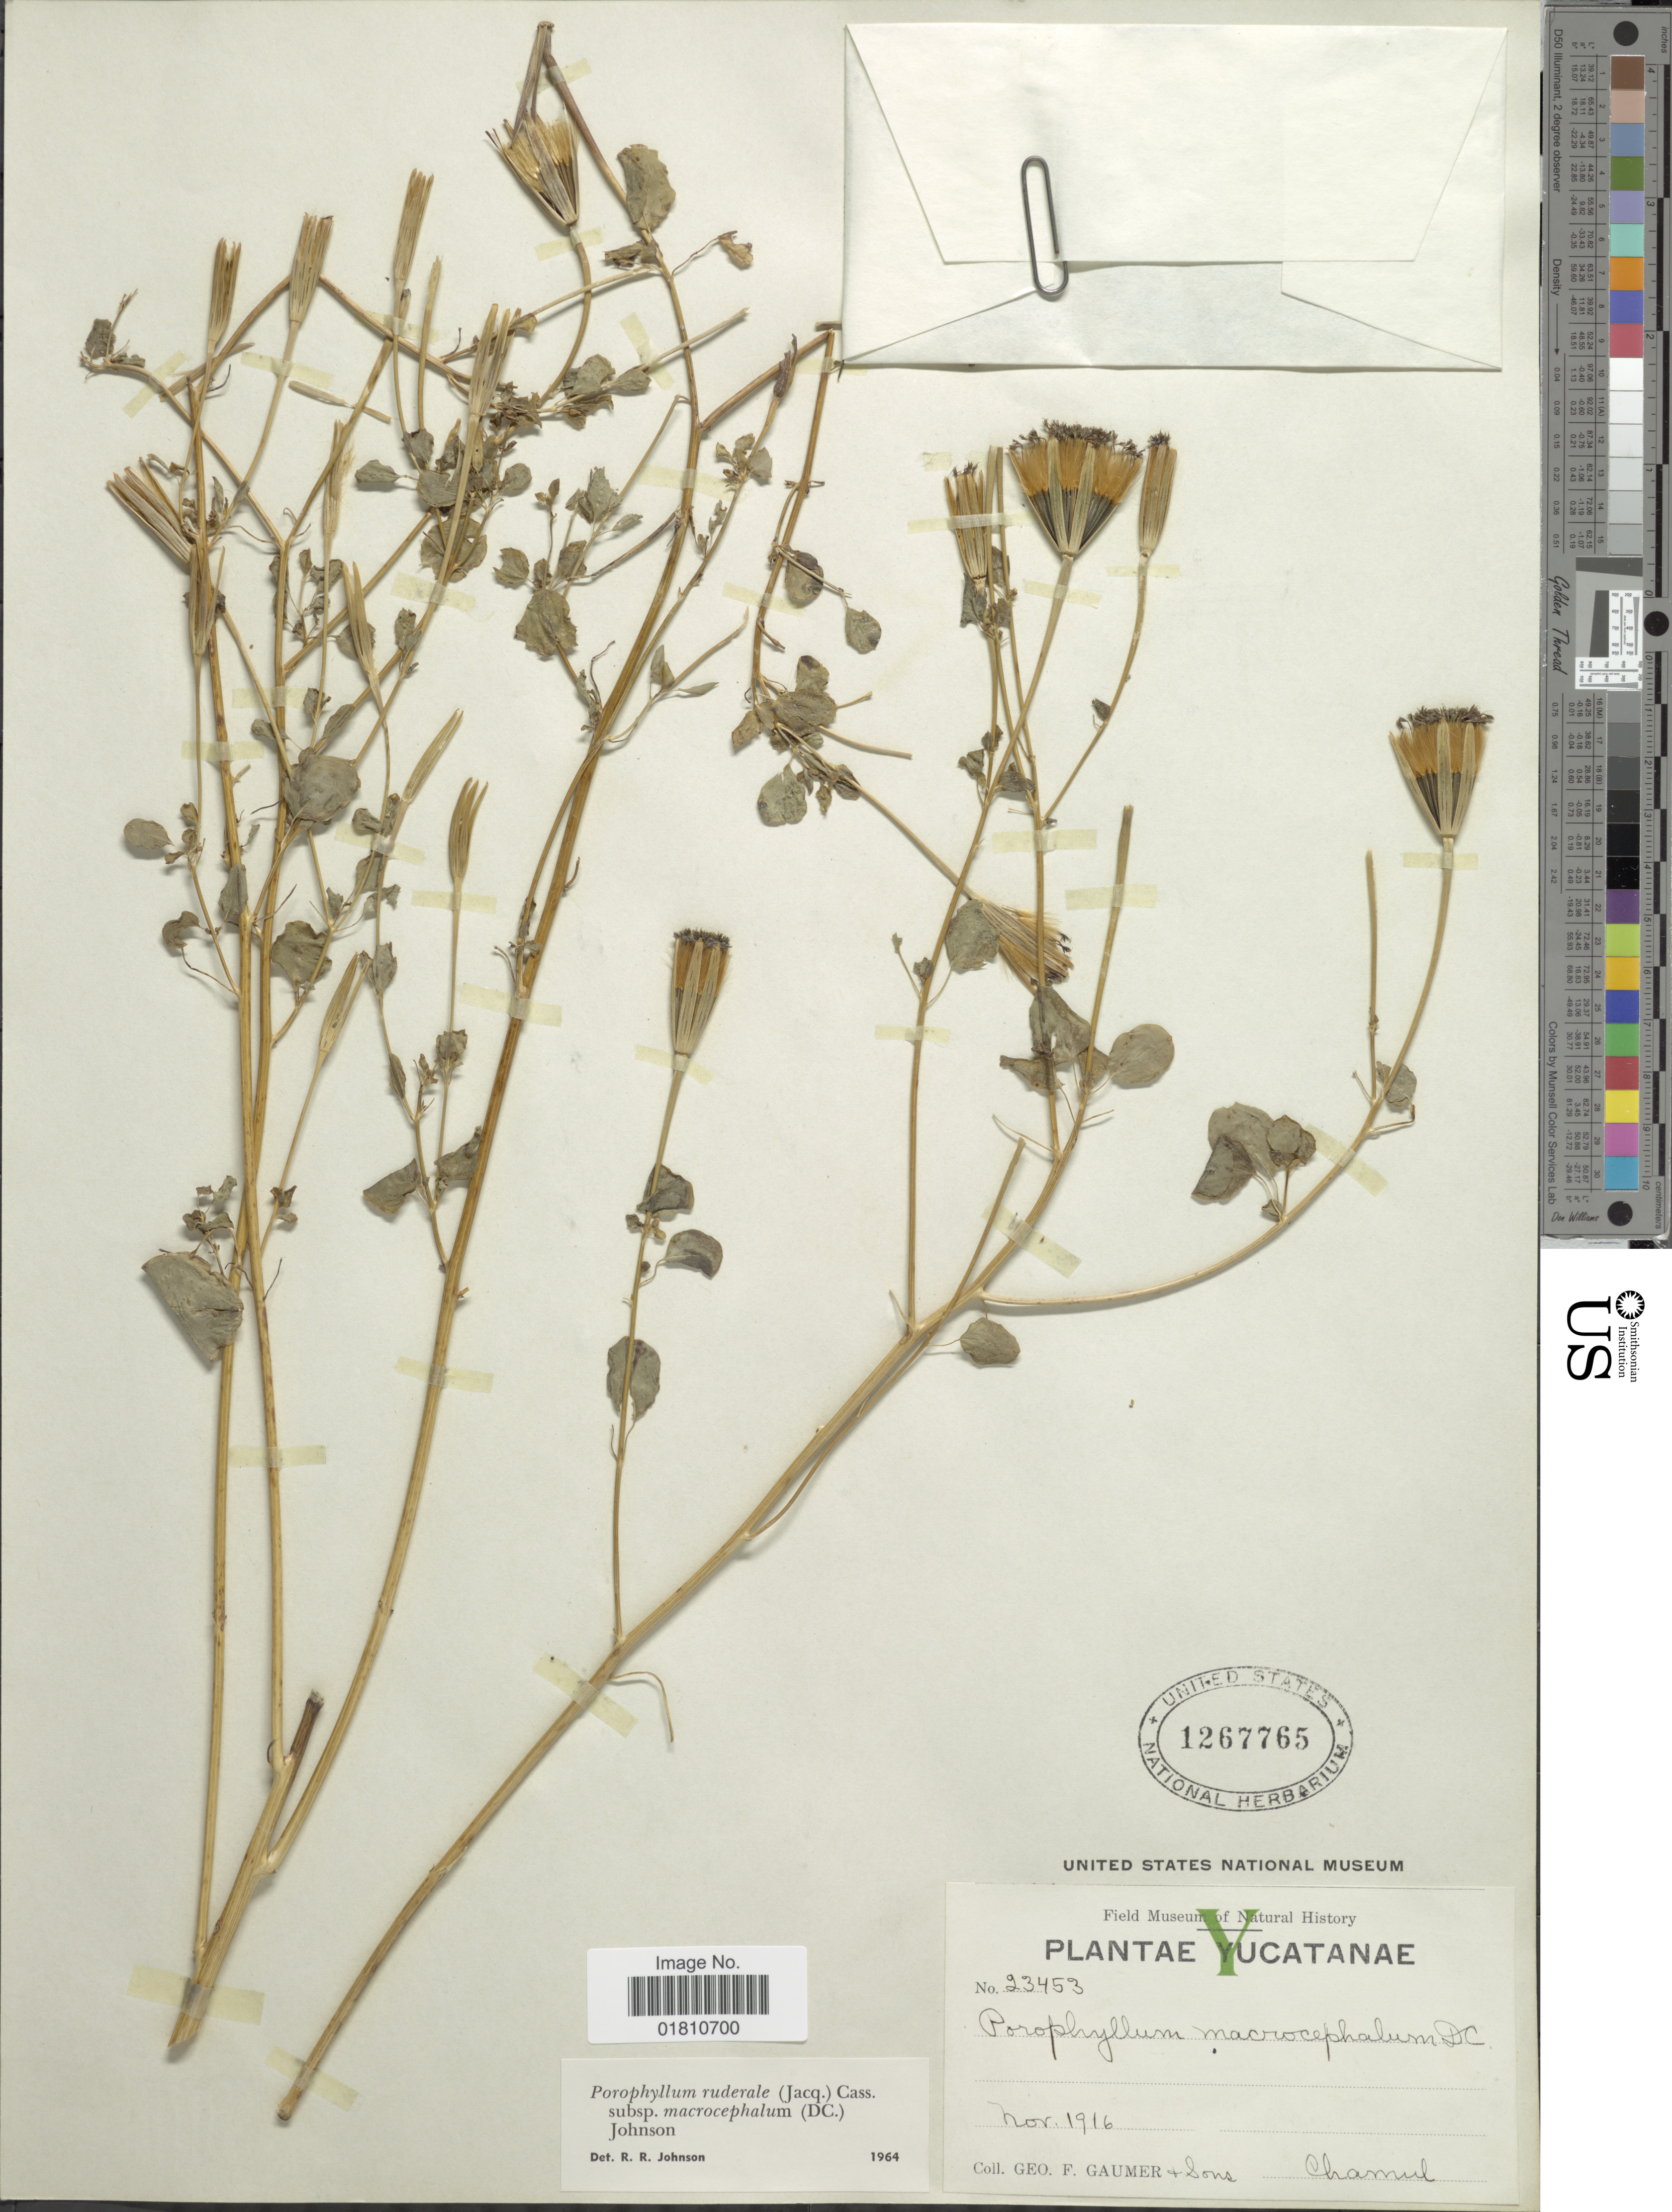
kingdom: Plantae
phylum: Tracheophyta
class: Magnoliopsida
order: Asterales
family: Asteraceae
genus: Porophyllum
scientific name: Porophyllum ruderale subsp. macrocephalum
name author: (DC.) R.R. Johnson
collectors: G. F. Gaumer & et al.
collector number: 23453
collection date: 1916-11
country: Mexico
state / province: Yucatán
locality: Chamul.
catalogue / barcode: US 1267765